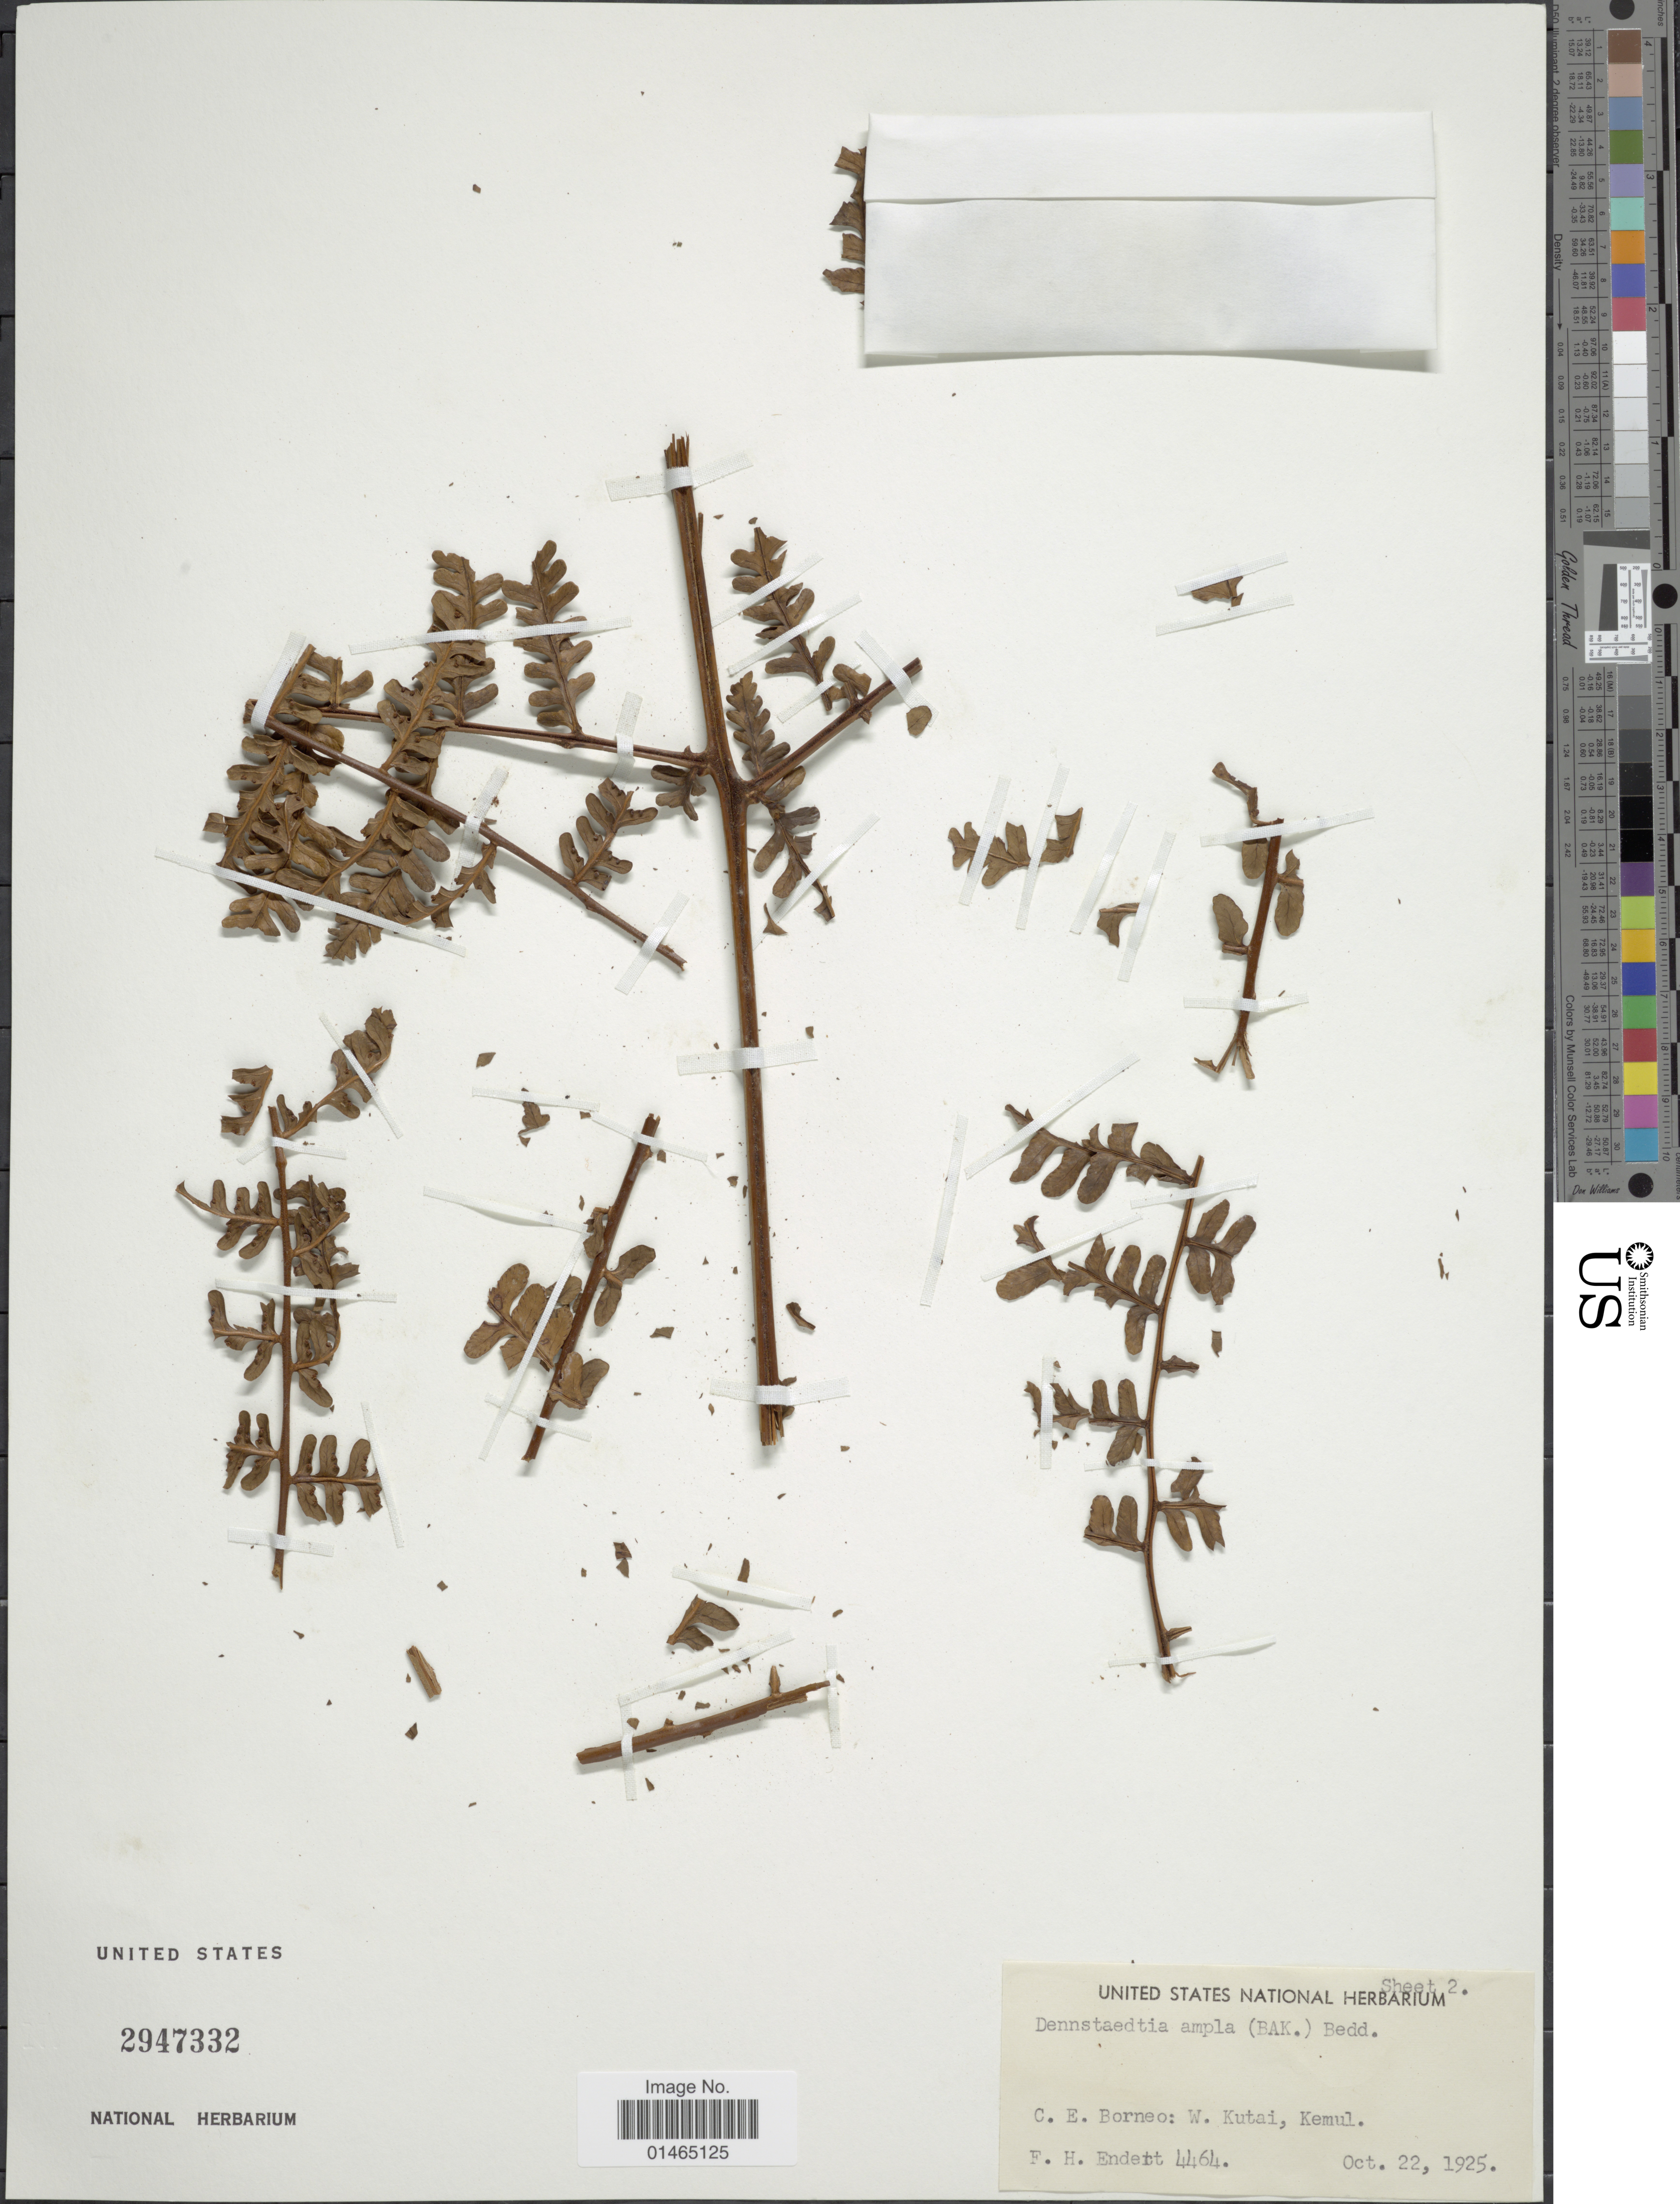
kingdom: Plantae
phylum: Tracheophyta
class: Polypodiopsida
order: Polypodiales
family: Dennstaedtiaceae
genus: Dennstaedtia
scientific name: Dennstaedtia ampla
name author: (Baker) Bedd.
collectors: F. Endert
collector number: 4464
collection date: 1925-10-22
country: Indonesia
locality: C.E. Borneo, W. Kutai, Kemul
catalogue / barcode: US 2947332